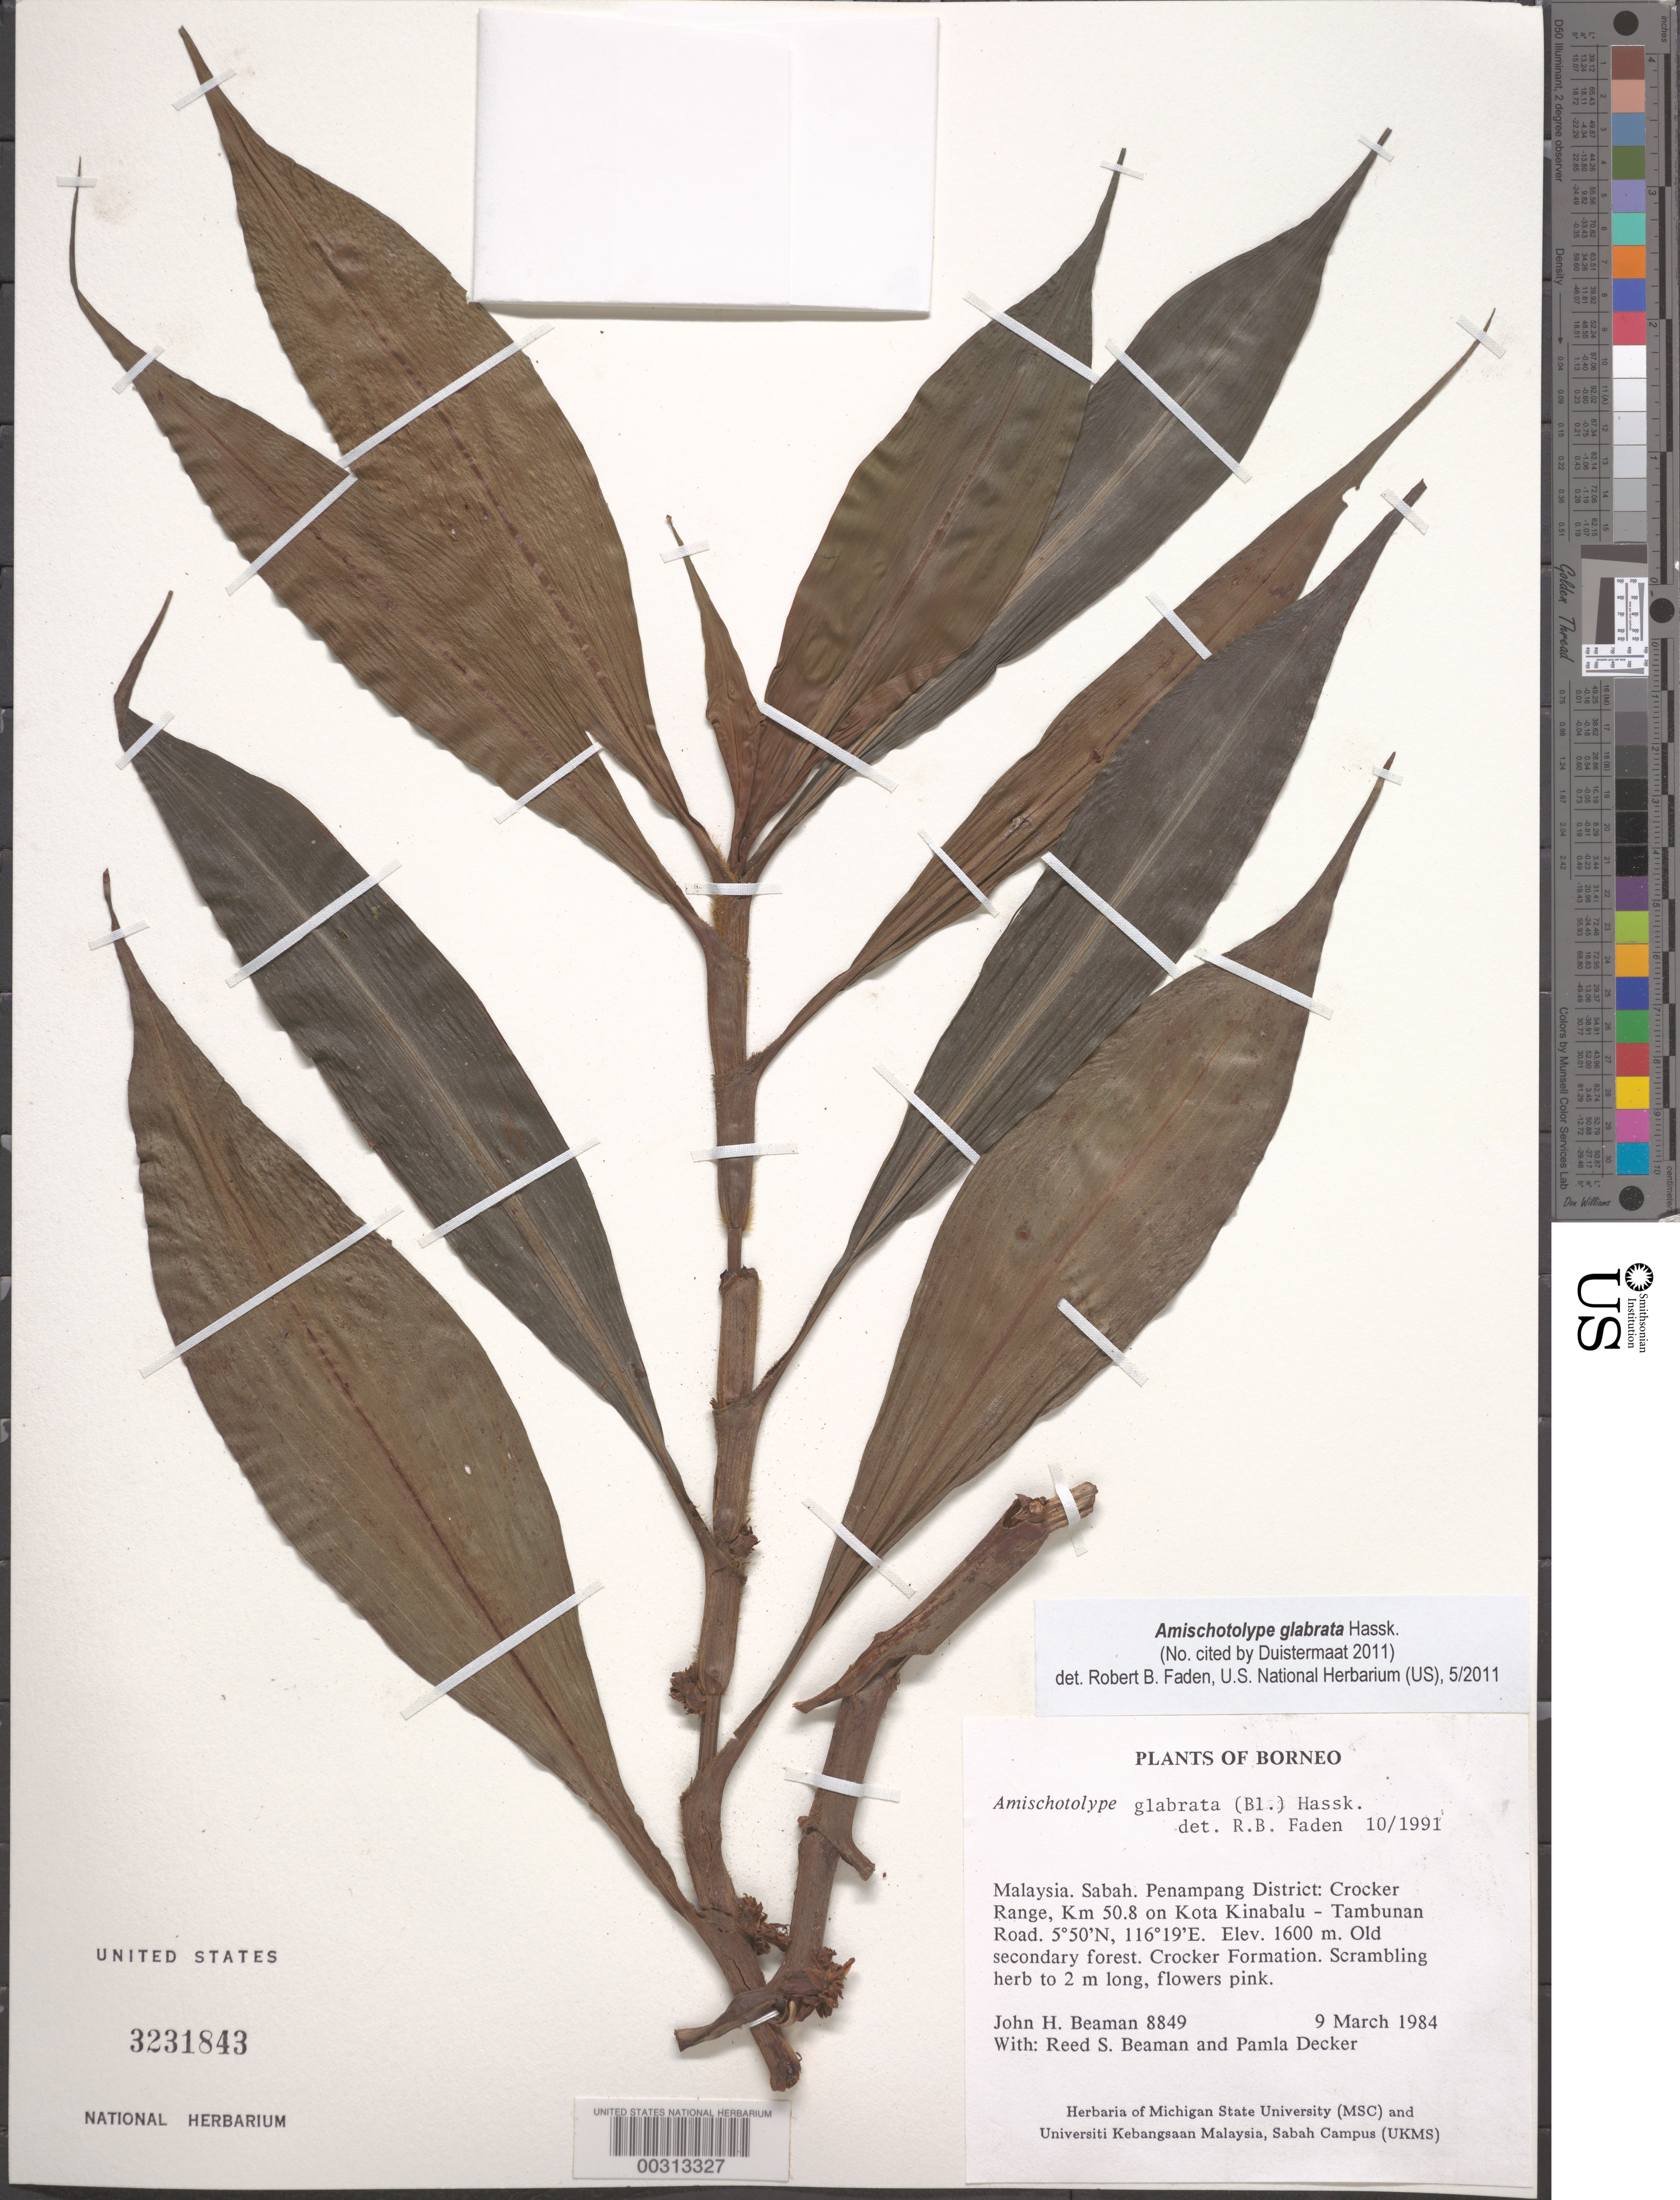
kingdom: Plantae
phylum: Tracheophyta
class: Liliopsida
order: Commelinales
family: Commelinaceae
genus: Amischotolype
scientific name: Amischotolype glabrata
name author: Hassk.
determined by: Faden, Robert B., (US), Smithsonian Institution - National Museum of Natural History (UNITED STATES)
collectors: J. H. Beaman, R. S. Beaman & P. Decker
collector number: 8849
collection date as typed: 09 Mar 1984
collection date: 1984-03-09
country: Malaysia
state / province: Sabah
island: Borneo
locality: Penampang district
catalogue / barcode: US 3231843